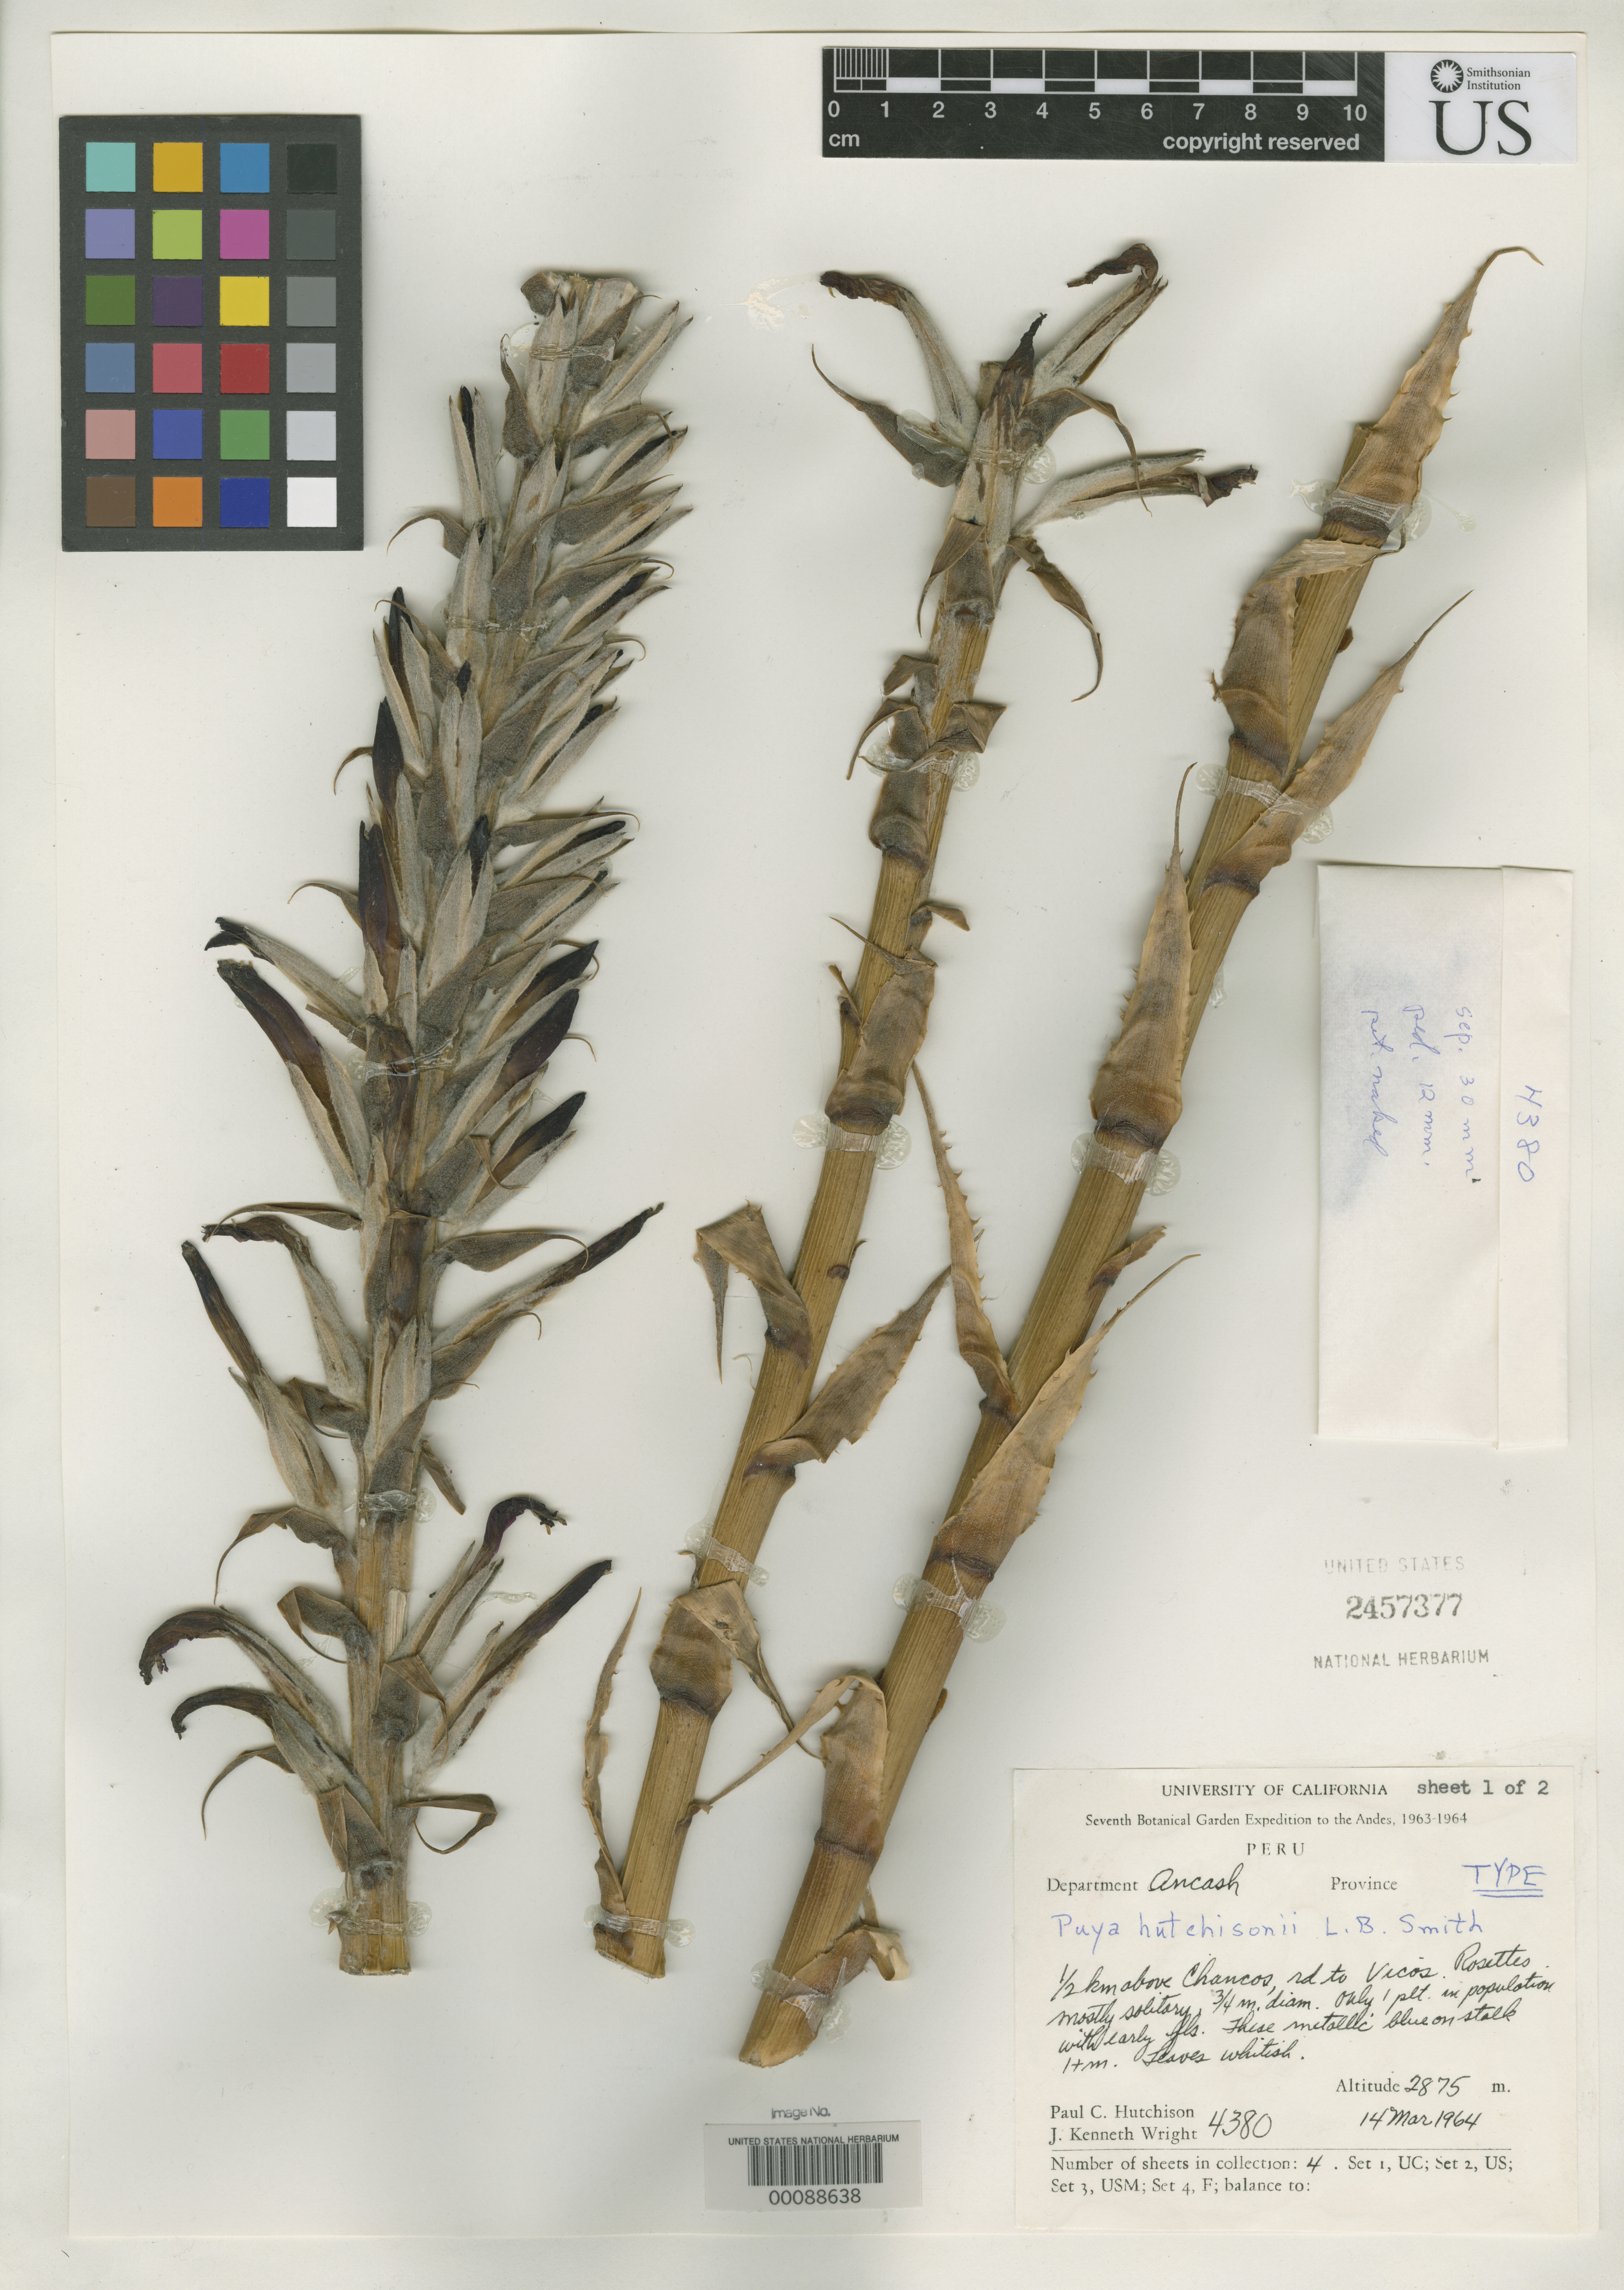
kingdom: Plantae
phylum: Tracheophyta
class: Liliopsida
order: Poales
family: Bromeliaceae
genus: Puya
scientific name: Puya hutchisonii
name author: L.B. Sm.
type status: Holotype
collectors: P. C. Hutchison & J. K. Wright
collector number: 4380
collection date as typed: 14 Mar 1964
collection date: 1964-03-14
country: Peru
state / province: Ancash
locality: above Chancos, road to Vicos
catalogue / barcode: US 2457377